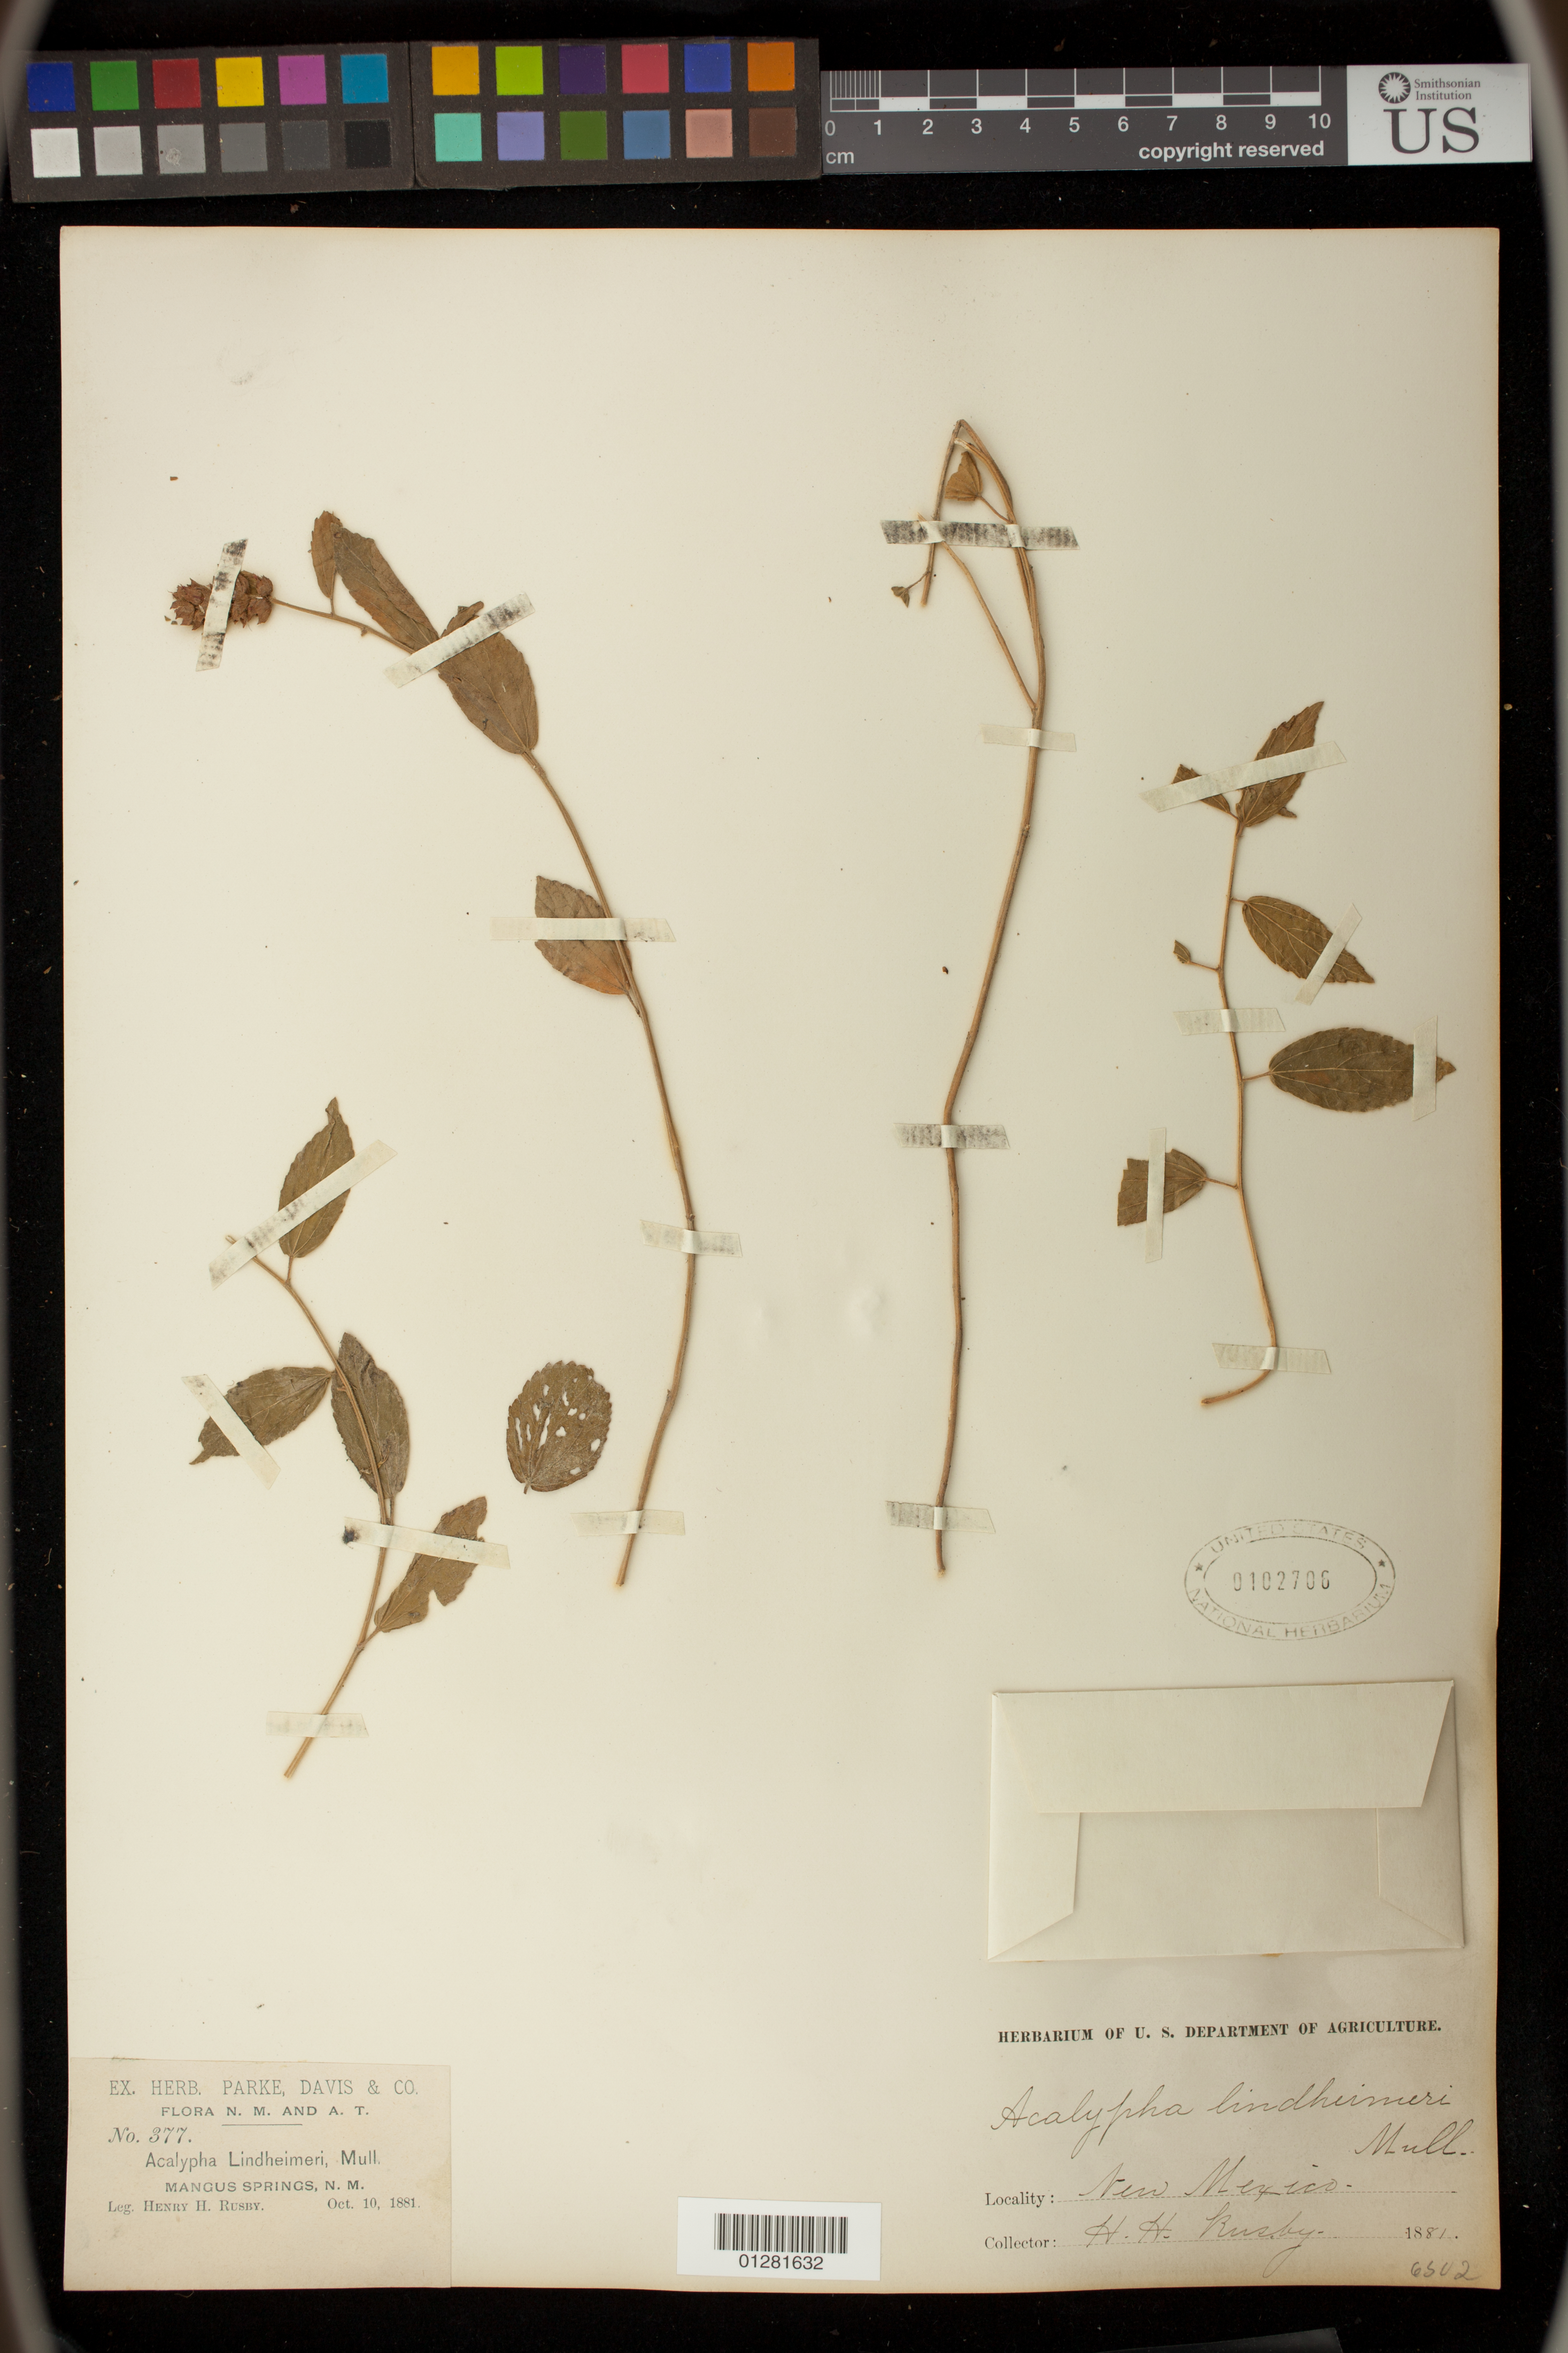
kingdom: Plantae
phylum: Tracheophyta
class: Magnoliopsida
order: Malpighiales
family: Euphorbiaceae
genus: Acalypha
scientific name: Acalypha lindheimeri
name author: Müll. Arg.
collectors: H. H. Rusby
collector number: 377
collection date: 1881-10-10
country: United States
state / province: New Mexico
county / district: Grant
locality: Mangus Springs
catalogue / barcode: US 102706